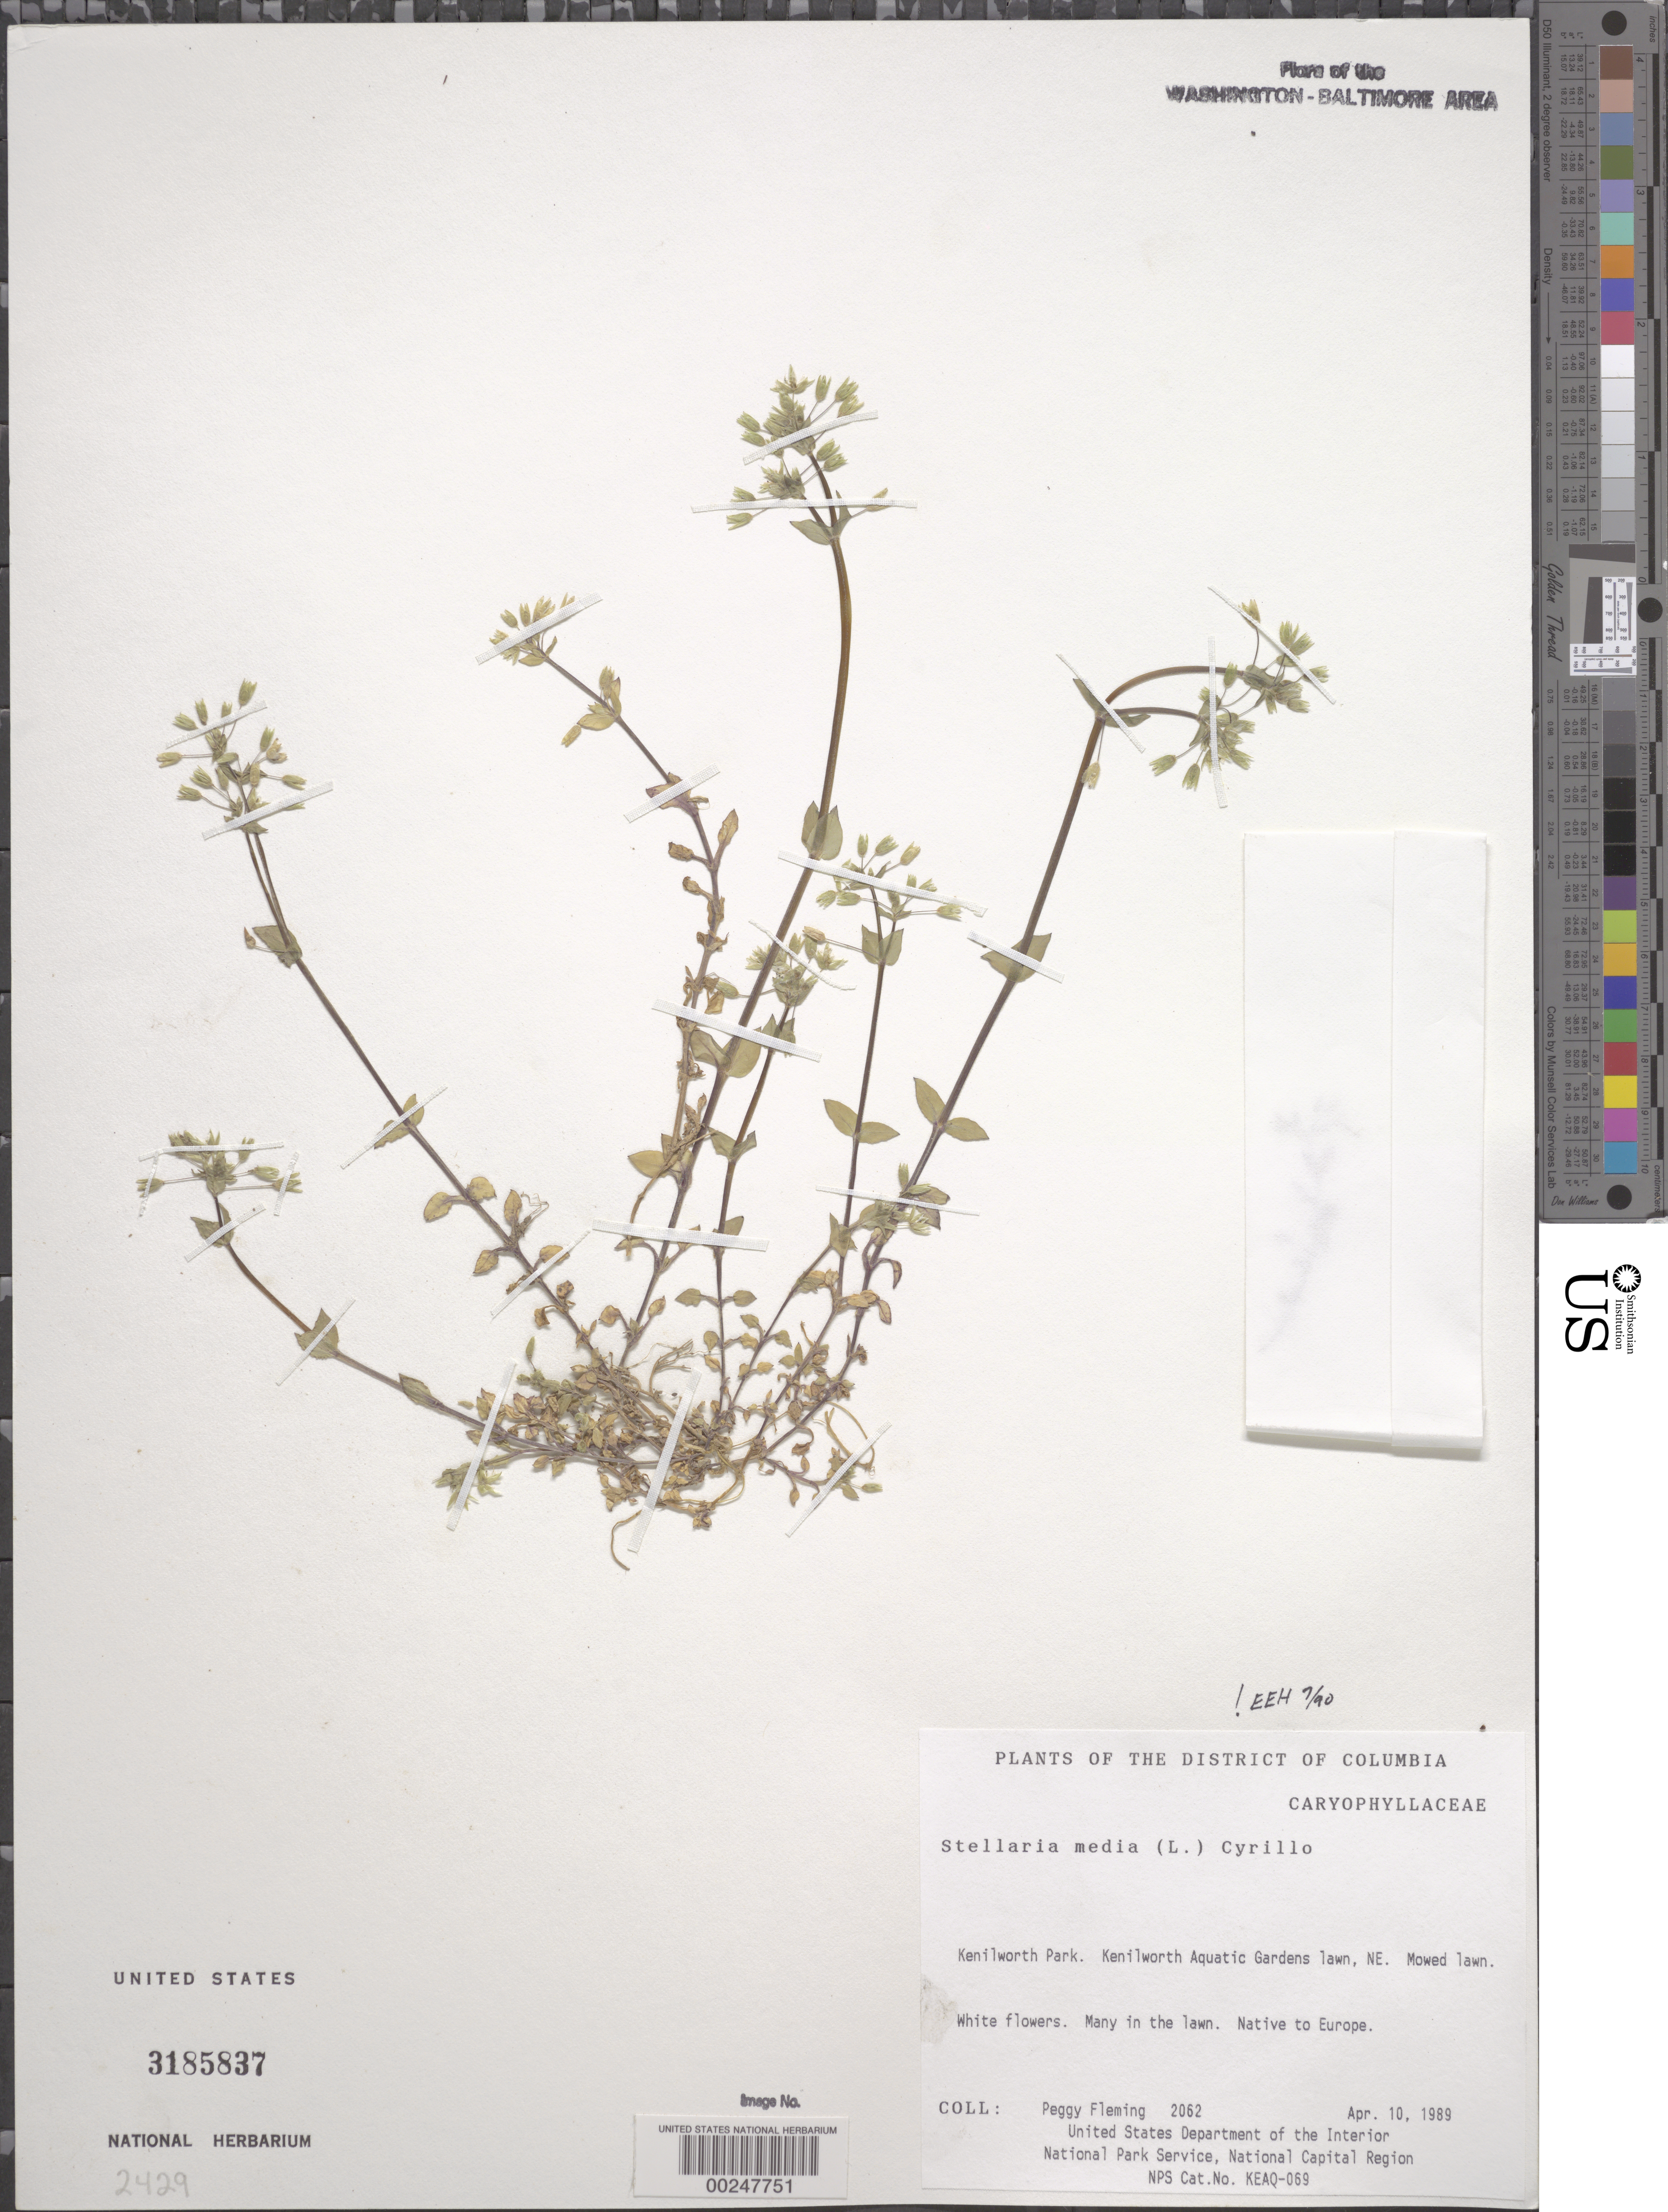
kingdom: Plantae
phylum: Tracheophyta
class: Magnoliopsida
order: Caryophyllales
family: Caryophyllaceae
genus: Stellaria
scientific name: Stellaria media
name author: (L.) Vill.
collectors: P. Fleming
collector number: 2062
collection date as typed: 10 Apr 1989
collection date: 1989-04-10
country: United States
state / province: District of Columbia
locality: Kenilworth Park, Kenilworth Aquatic Gardens, lawn, NE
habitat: Mowed lawn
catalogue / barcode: US 3185837